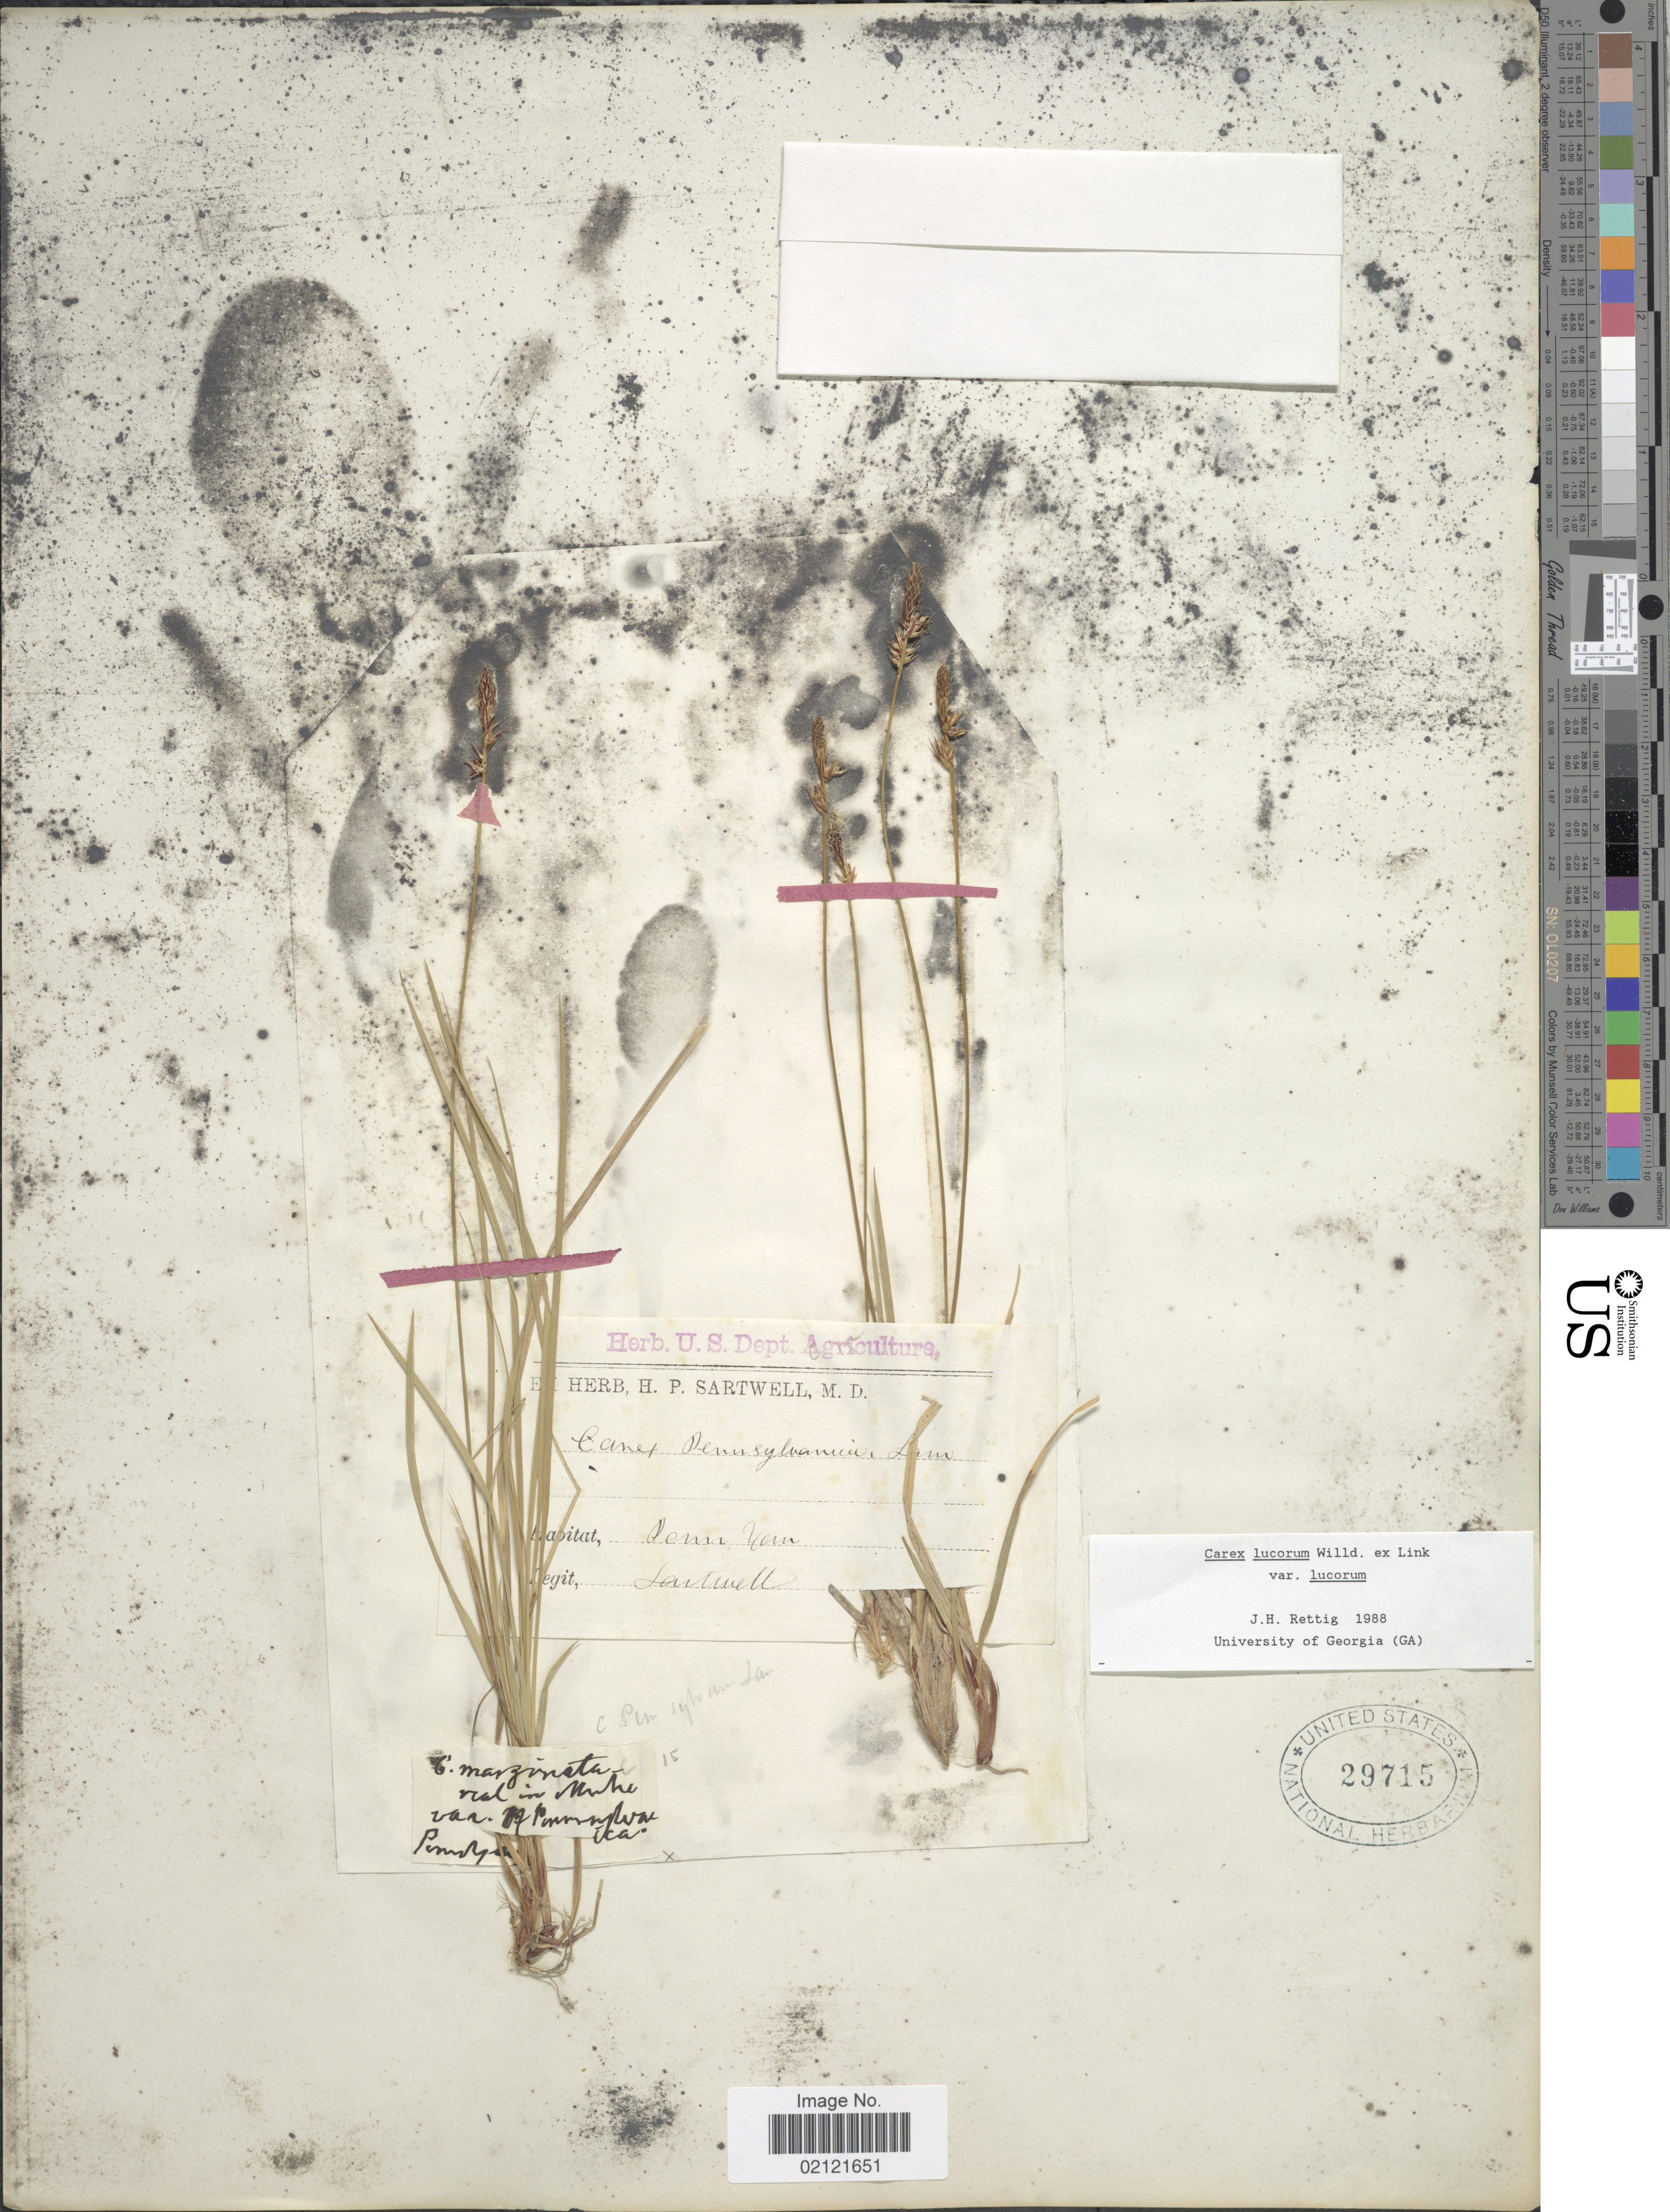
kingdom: Plantae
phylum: Tracheophyta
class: Liliopsida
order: Poales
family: Cyperaceae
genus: Carex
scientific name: Carex lucorum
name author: Willd.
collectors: Sartwell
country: United States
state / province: New York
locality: Penn Yan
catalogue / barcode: US 29715